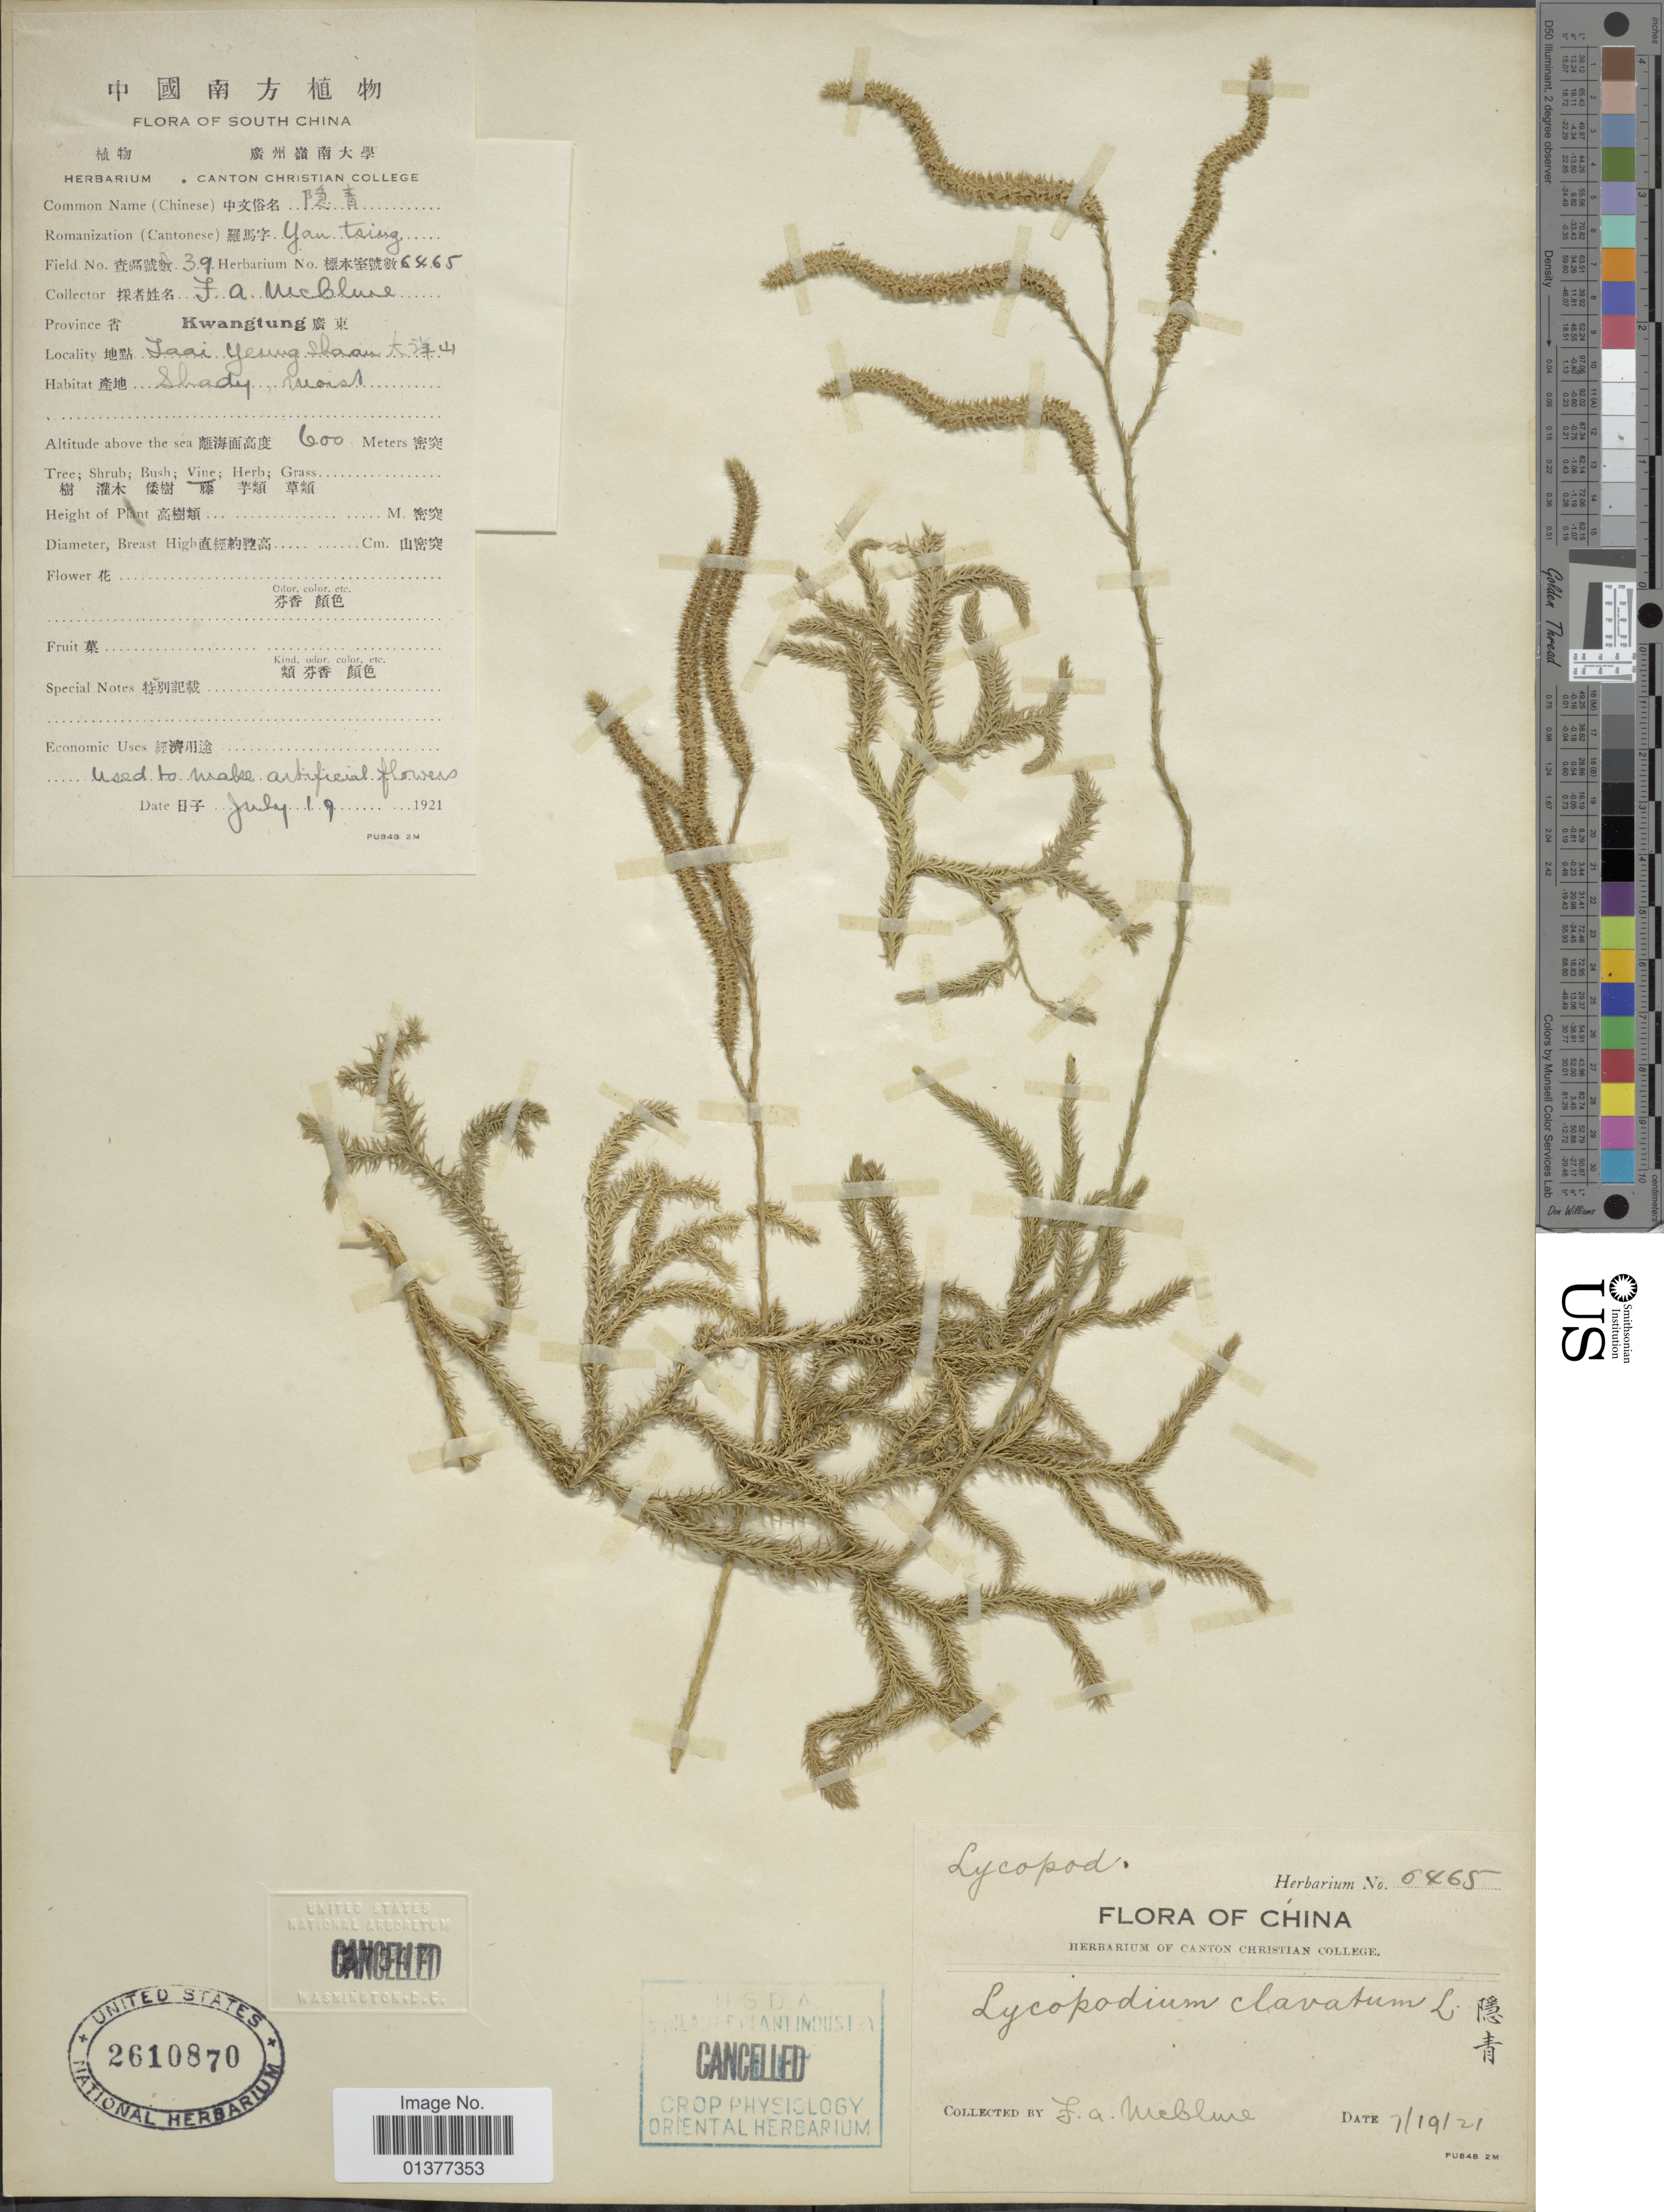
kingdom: Plantae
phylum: Tracheophyta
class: Lycopodiopsida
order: Lycopodiales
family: Lycopodiaceae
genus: Lycopodium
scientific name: Lycopodium clavatum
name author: L.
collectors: F. A. McClure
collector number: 6465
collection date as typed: Transcribed d/m/y: 19/7/21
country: China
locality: Kwangtung , Taai Yeung Shaam [interpreted]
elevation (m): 600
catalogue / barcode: US 2610870